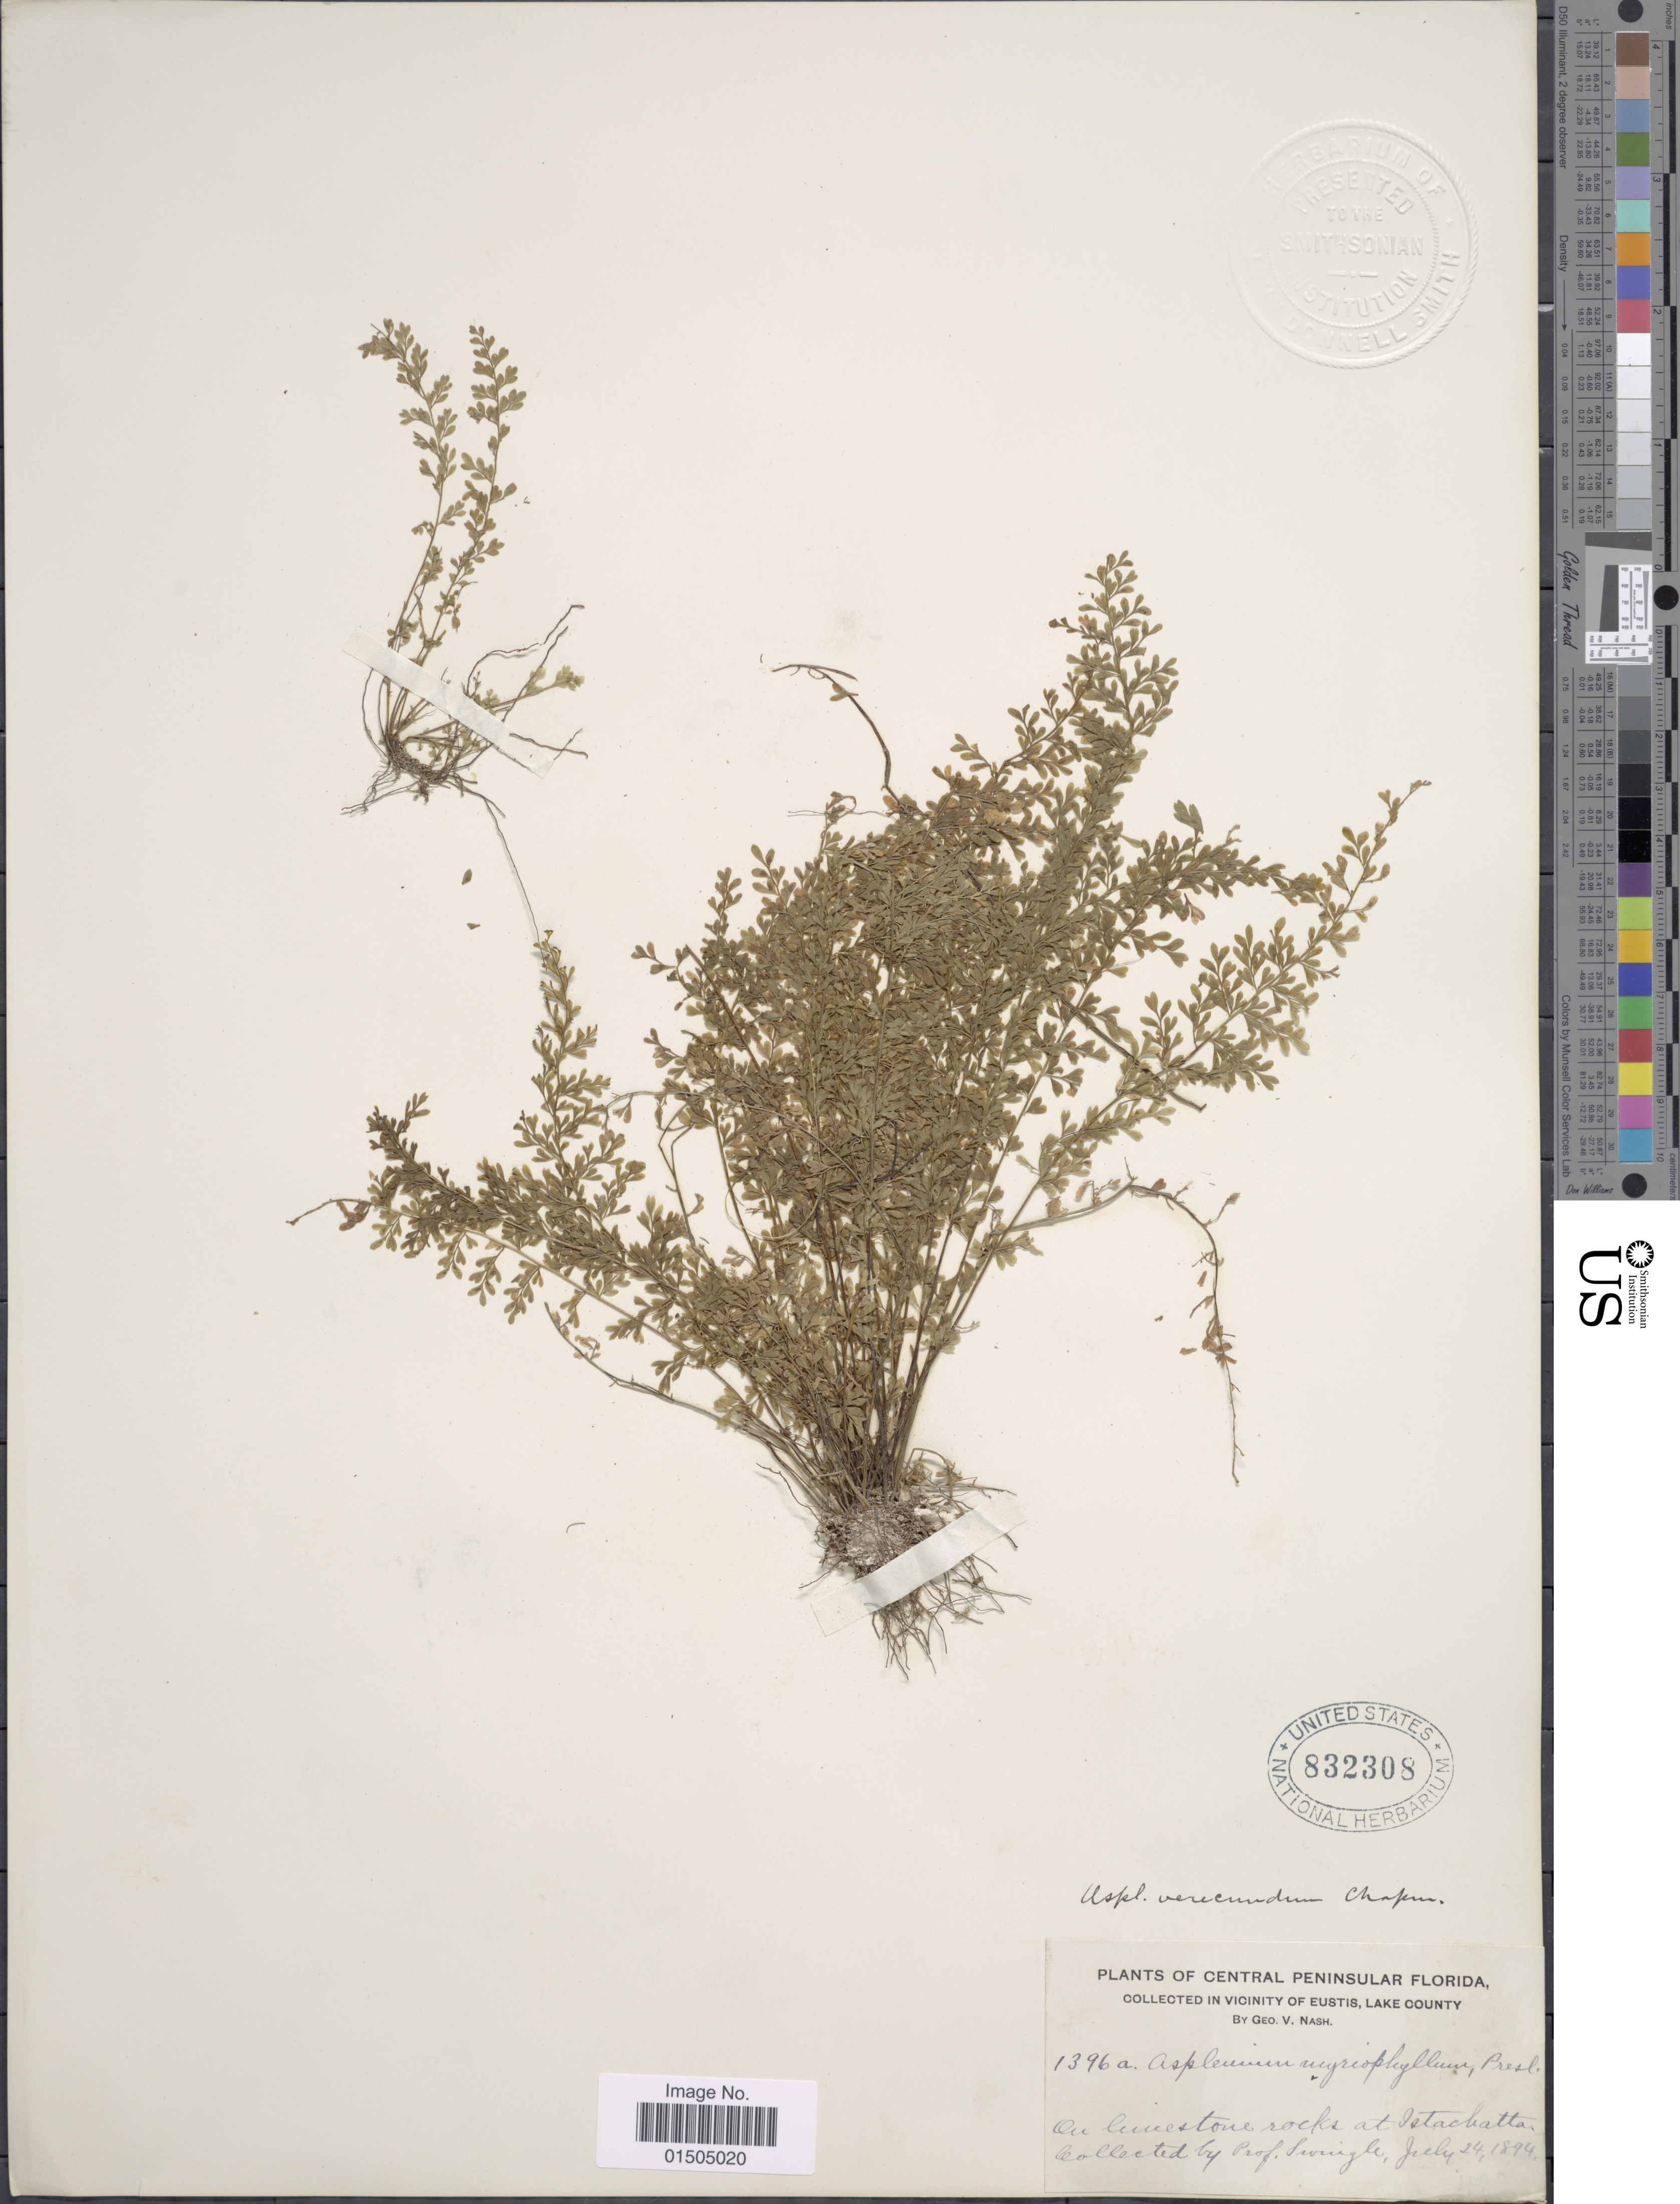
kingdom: Plantae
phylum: Tracheophyta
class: Polypodiopsida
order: Polypodiales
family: Aspleniaceae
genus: Asplenium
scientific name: Asplenium verecundum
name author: Chapm.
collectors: -. Swingle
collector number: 1396a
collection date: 1894-07-24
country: United States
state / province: Florida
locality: Central Peninsula Florida, in Vicinity of Eustis, Lake County. On limestone rocks at Istachatta.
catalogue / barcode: US 832308